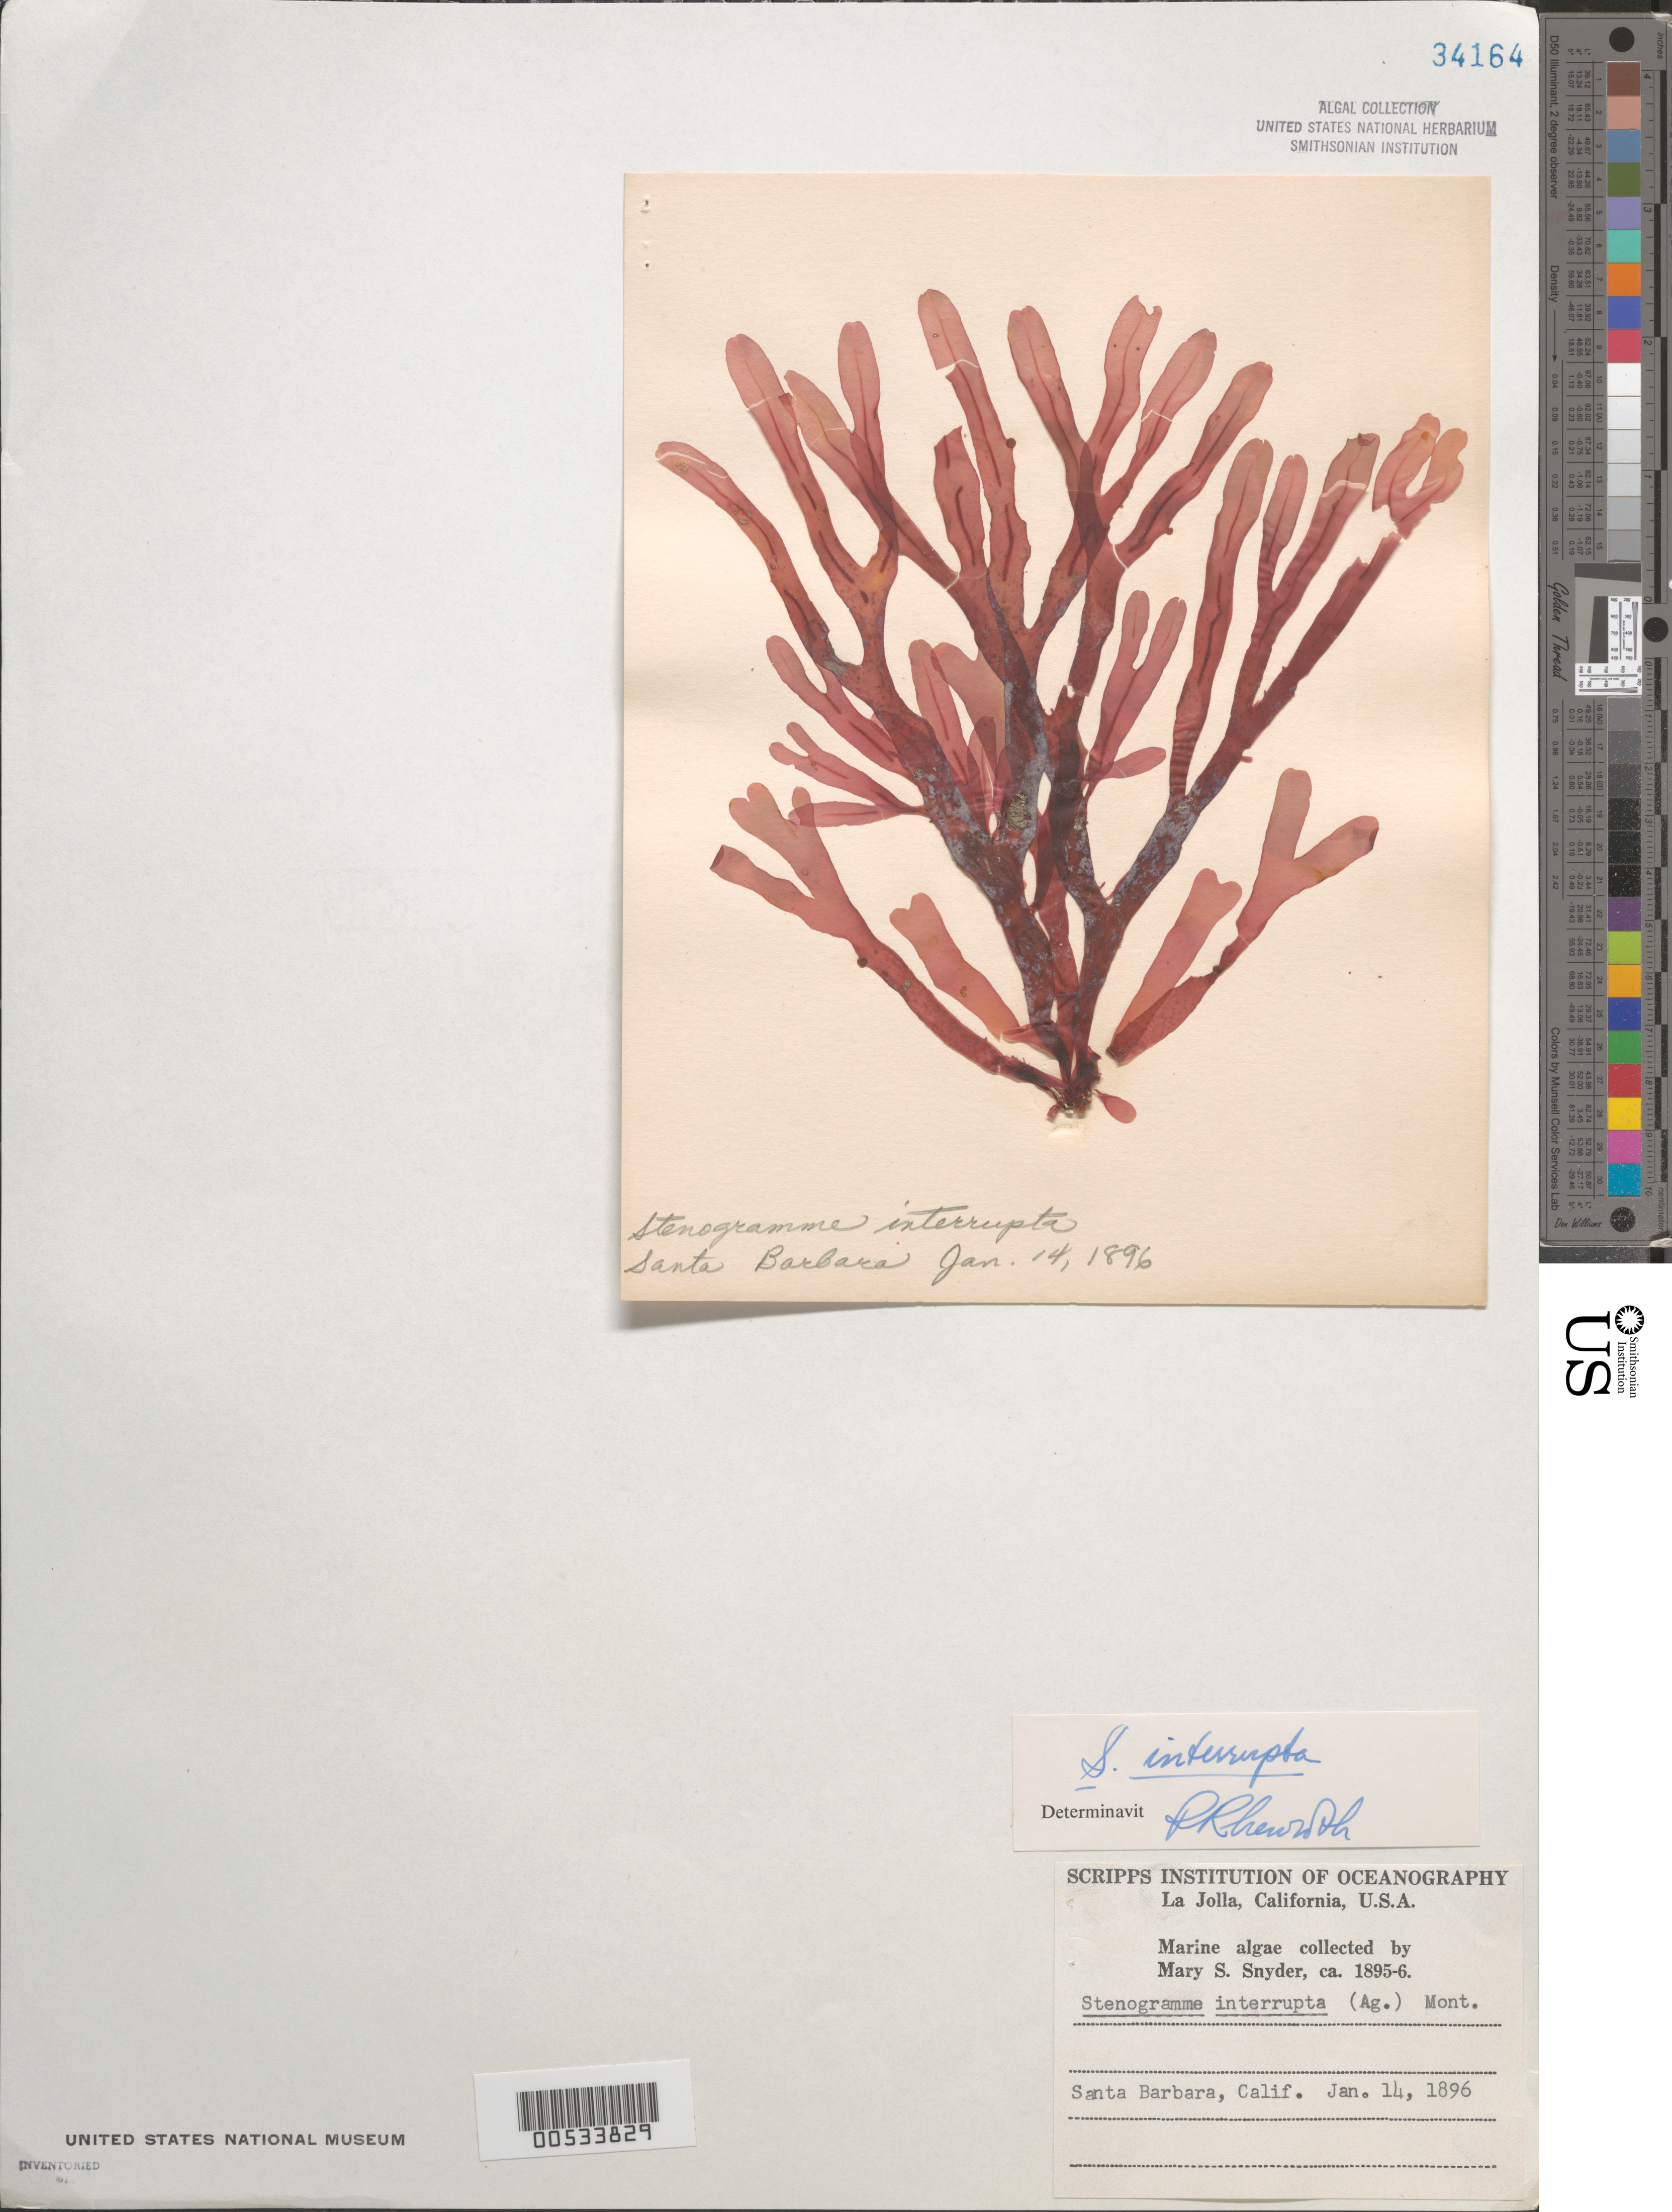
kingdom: Plantae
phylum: Rhodophyta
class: Florideophyceae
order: Gigartinales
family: Phyllophoraceae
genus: Stenogramma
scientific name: Stenogramma interruptum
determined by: Newroth, P. R.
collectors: M. Snyder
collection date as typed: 14 Jan 1896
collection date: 1896-01-14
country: United States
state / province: California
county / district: Santa Barbara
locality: Santa Barbara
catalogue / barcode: US 34164